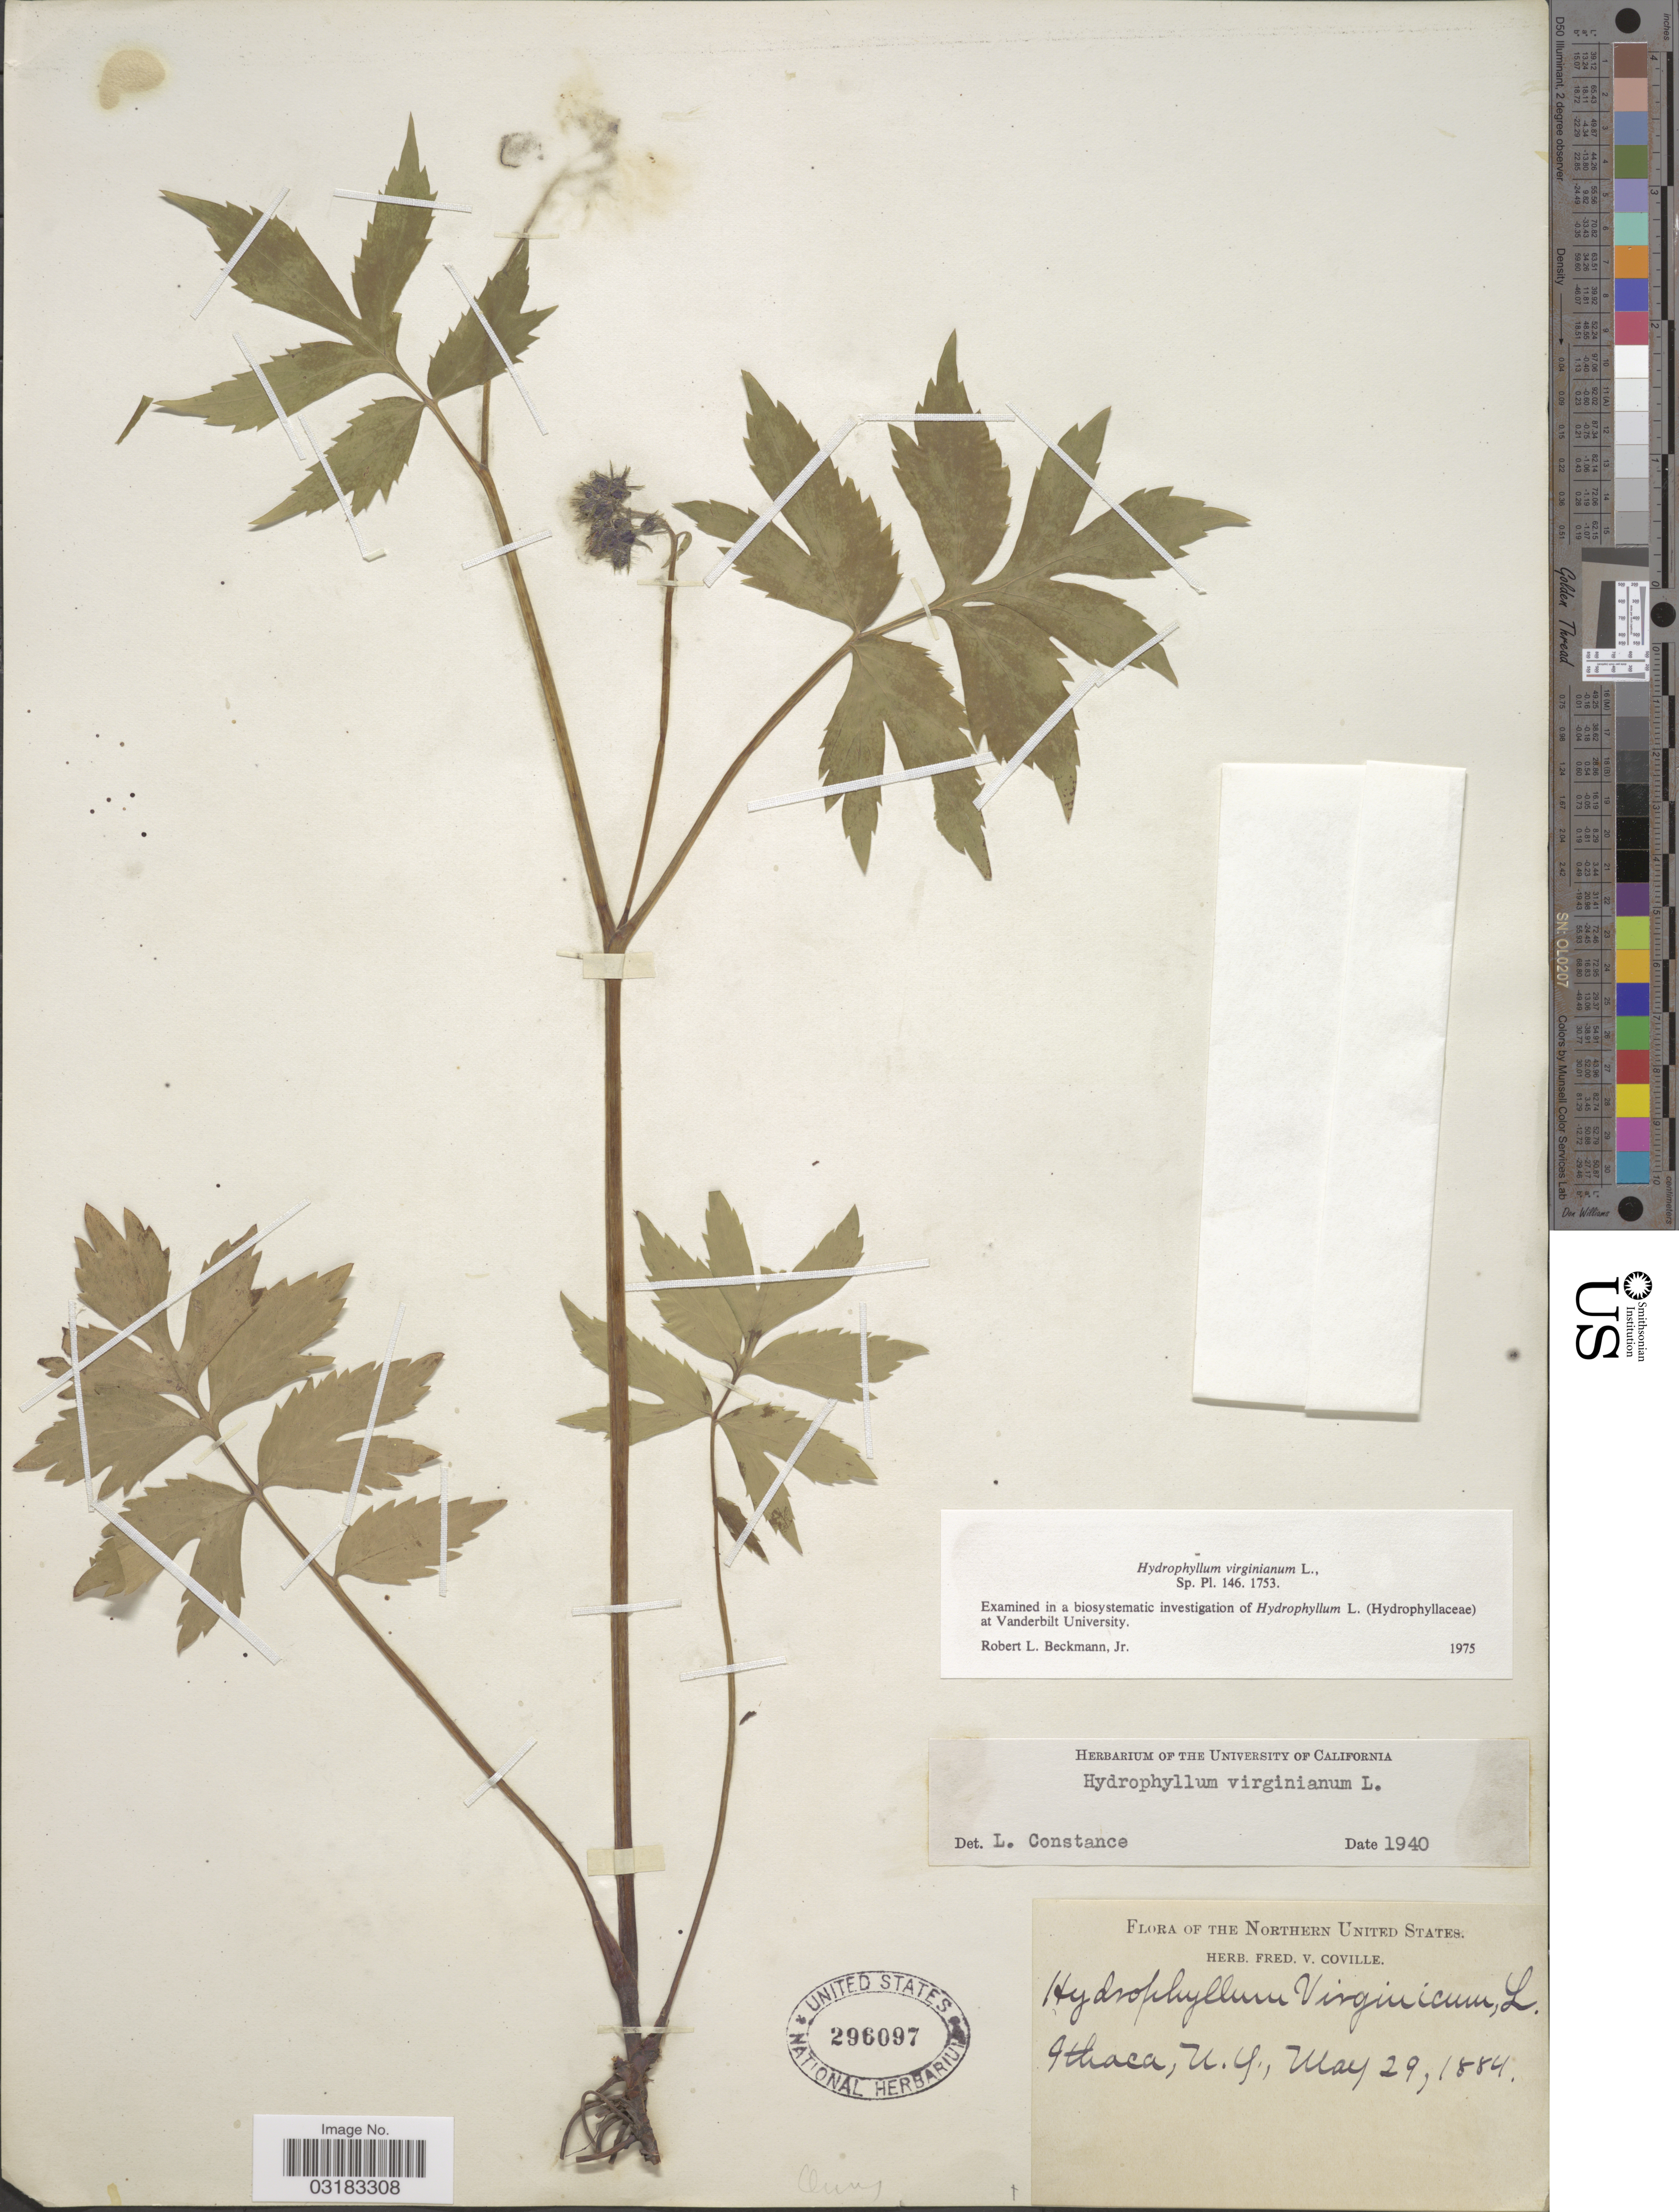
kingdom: Plantae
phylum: Tracheophyta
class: Magnoliopsida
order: Boraginales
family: Hydrophyllaceae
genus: Hydrophyllum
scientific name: Hydrophyllum virginianum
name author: L.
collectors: ex herb. Fred. V. Coville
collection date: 1884-05-29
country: United States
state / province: New York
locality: Northern United States. Ithaca.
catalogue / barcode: US 296097